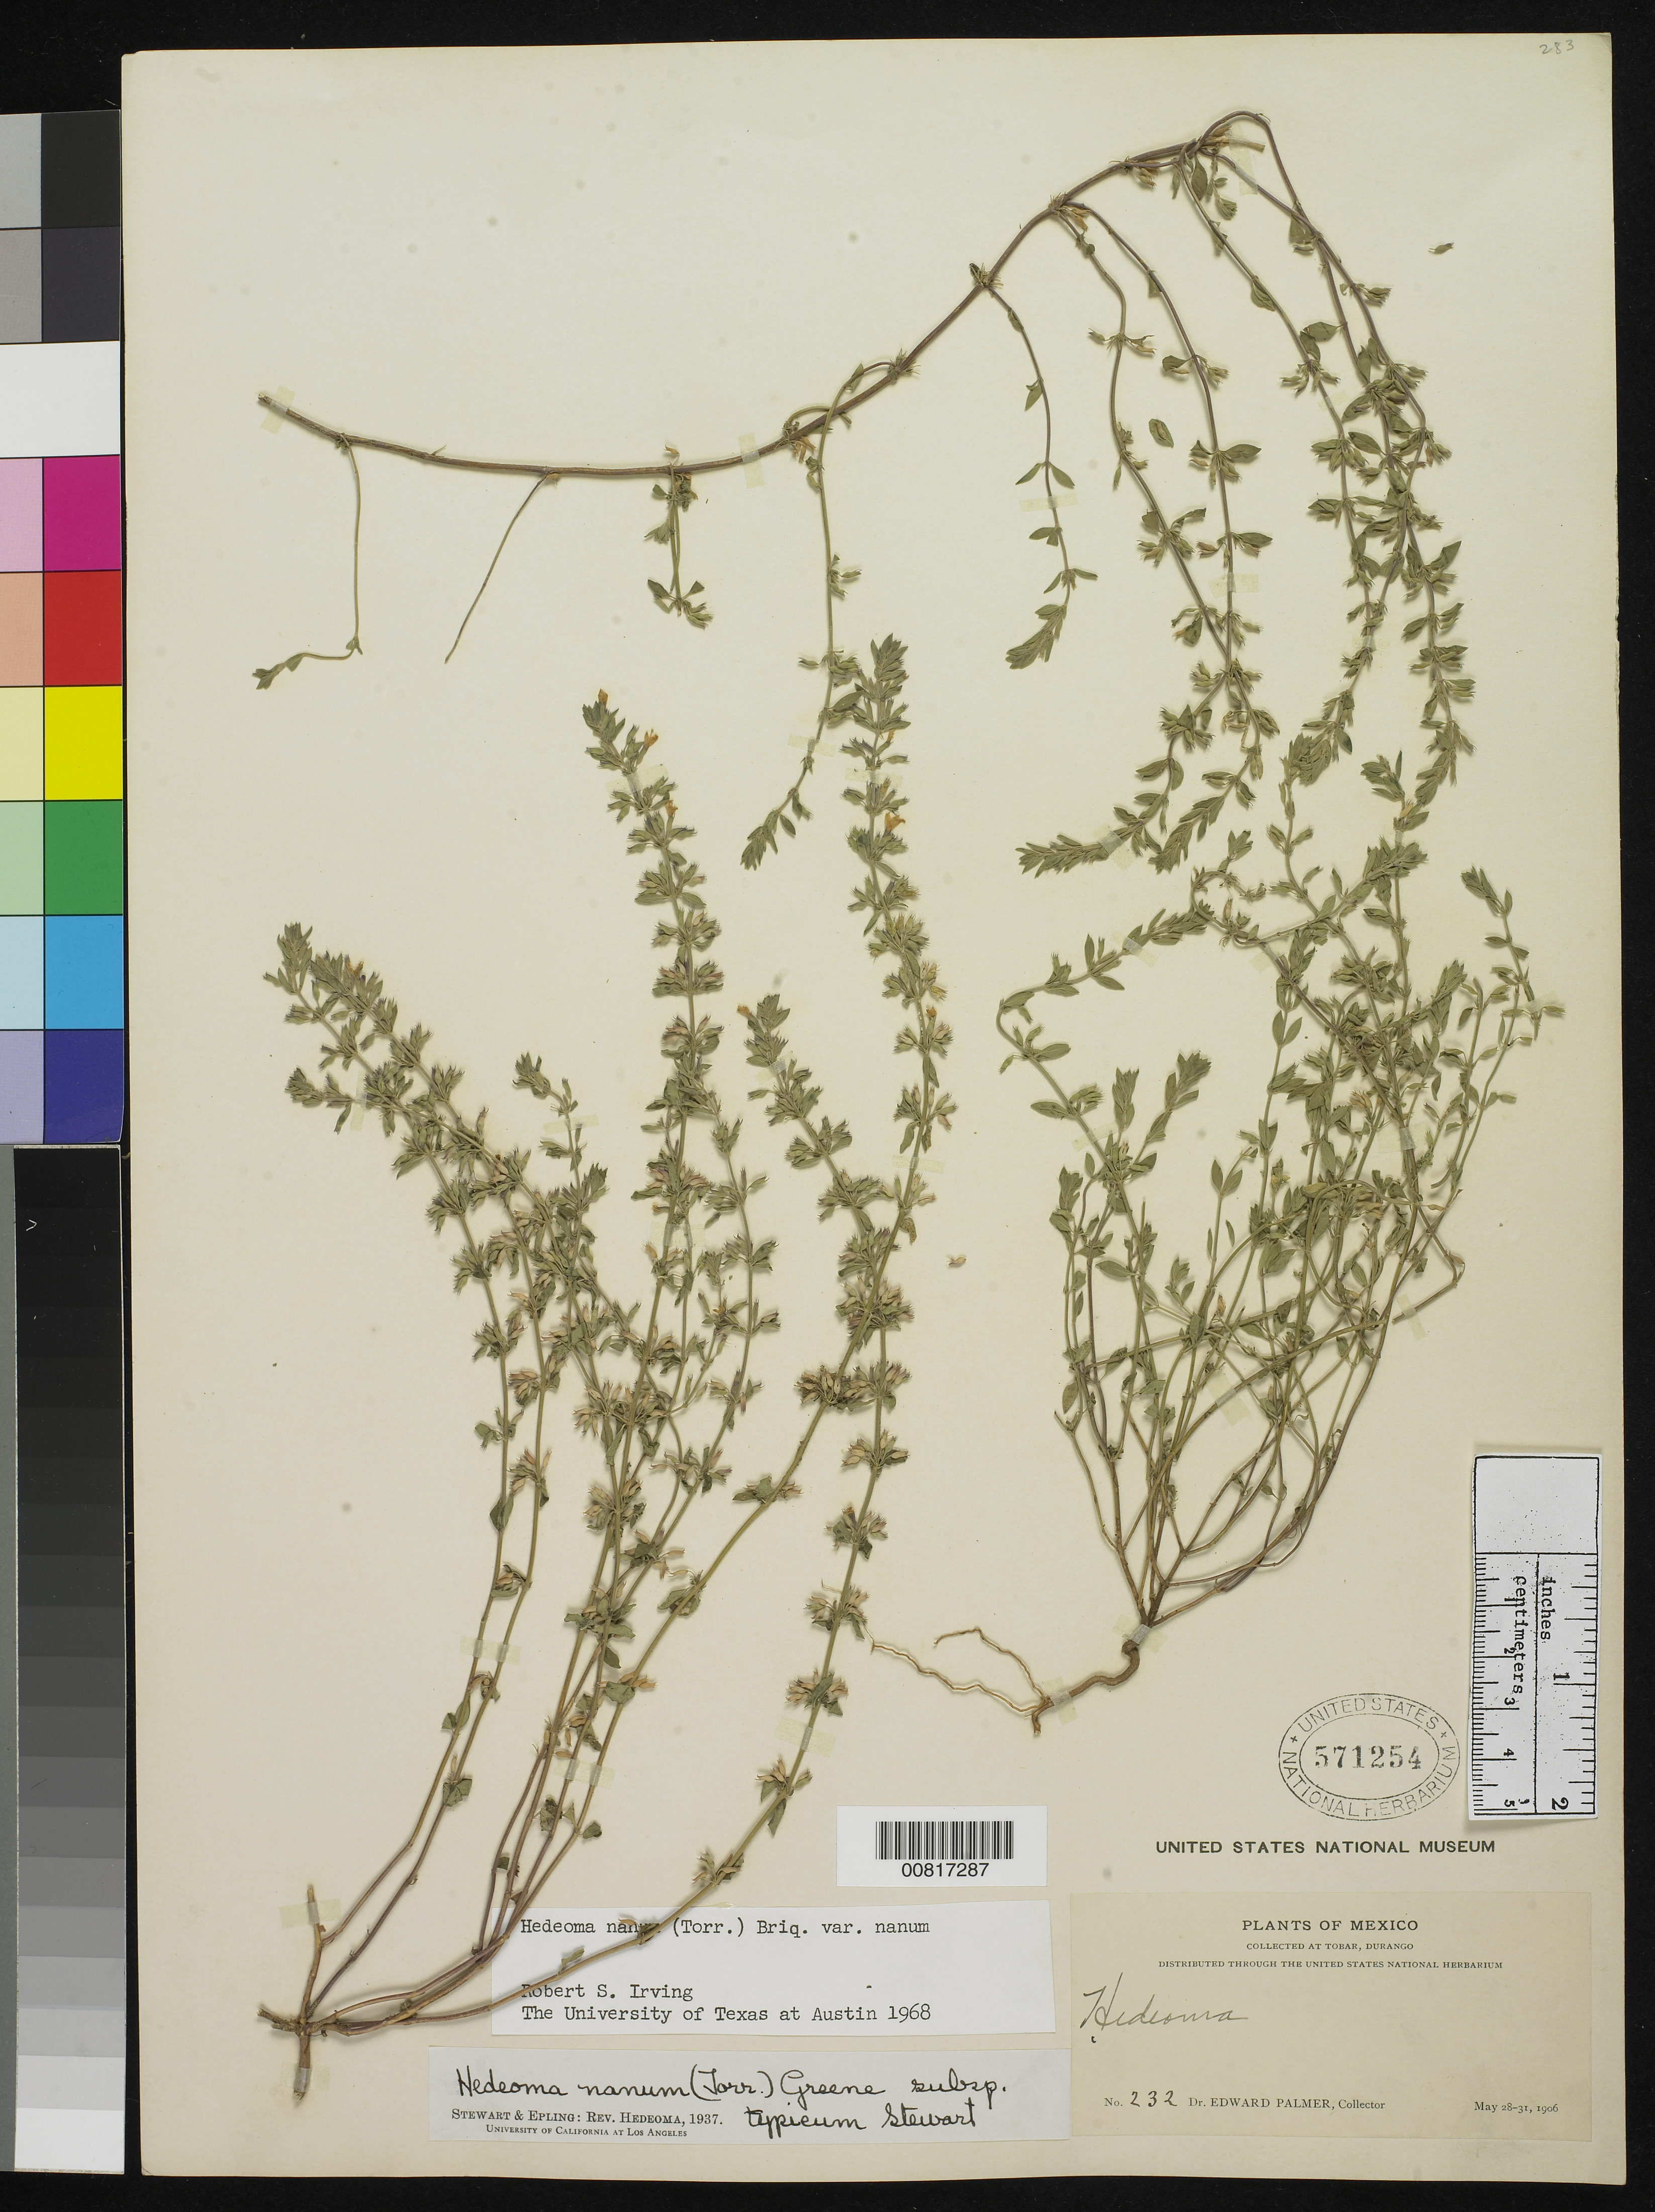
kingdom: Plantae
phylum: Tracheophyta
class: Magnoliopsida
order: Lamiales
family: Lamiaceae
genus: Hedeoma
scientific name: Hedeoma nana var. nana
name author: (Torr.) Briq.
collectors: E. Palmer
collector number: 232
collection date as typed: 28 May 1906 to 31 May 1906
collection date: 1906-05-28/1906-05-31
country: Mexico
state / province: Durango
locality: Tobar, Durango.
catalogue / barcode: US 571254